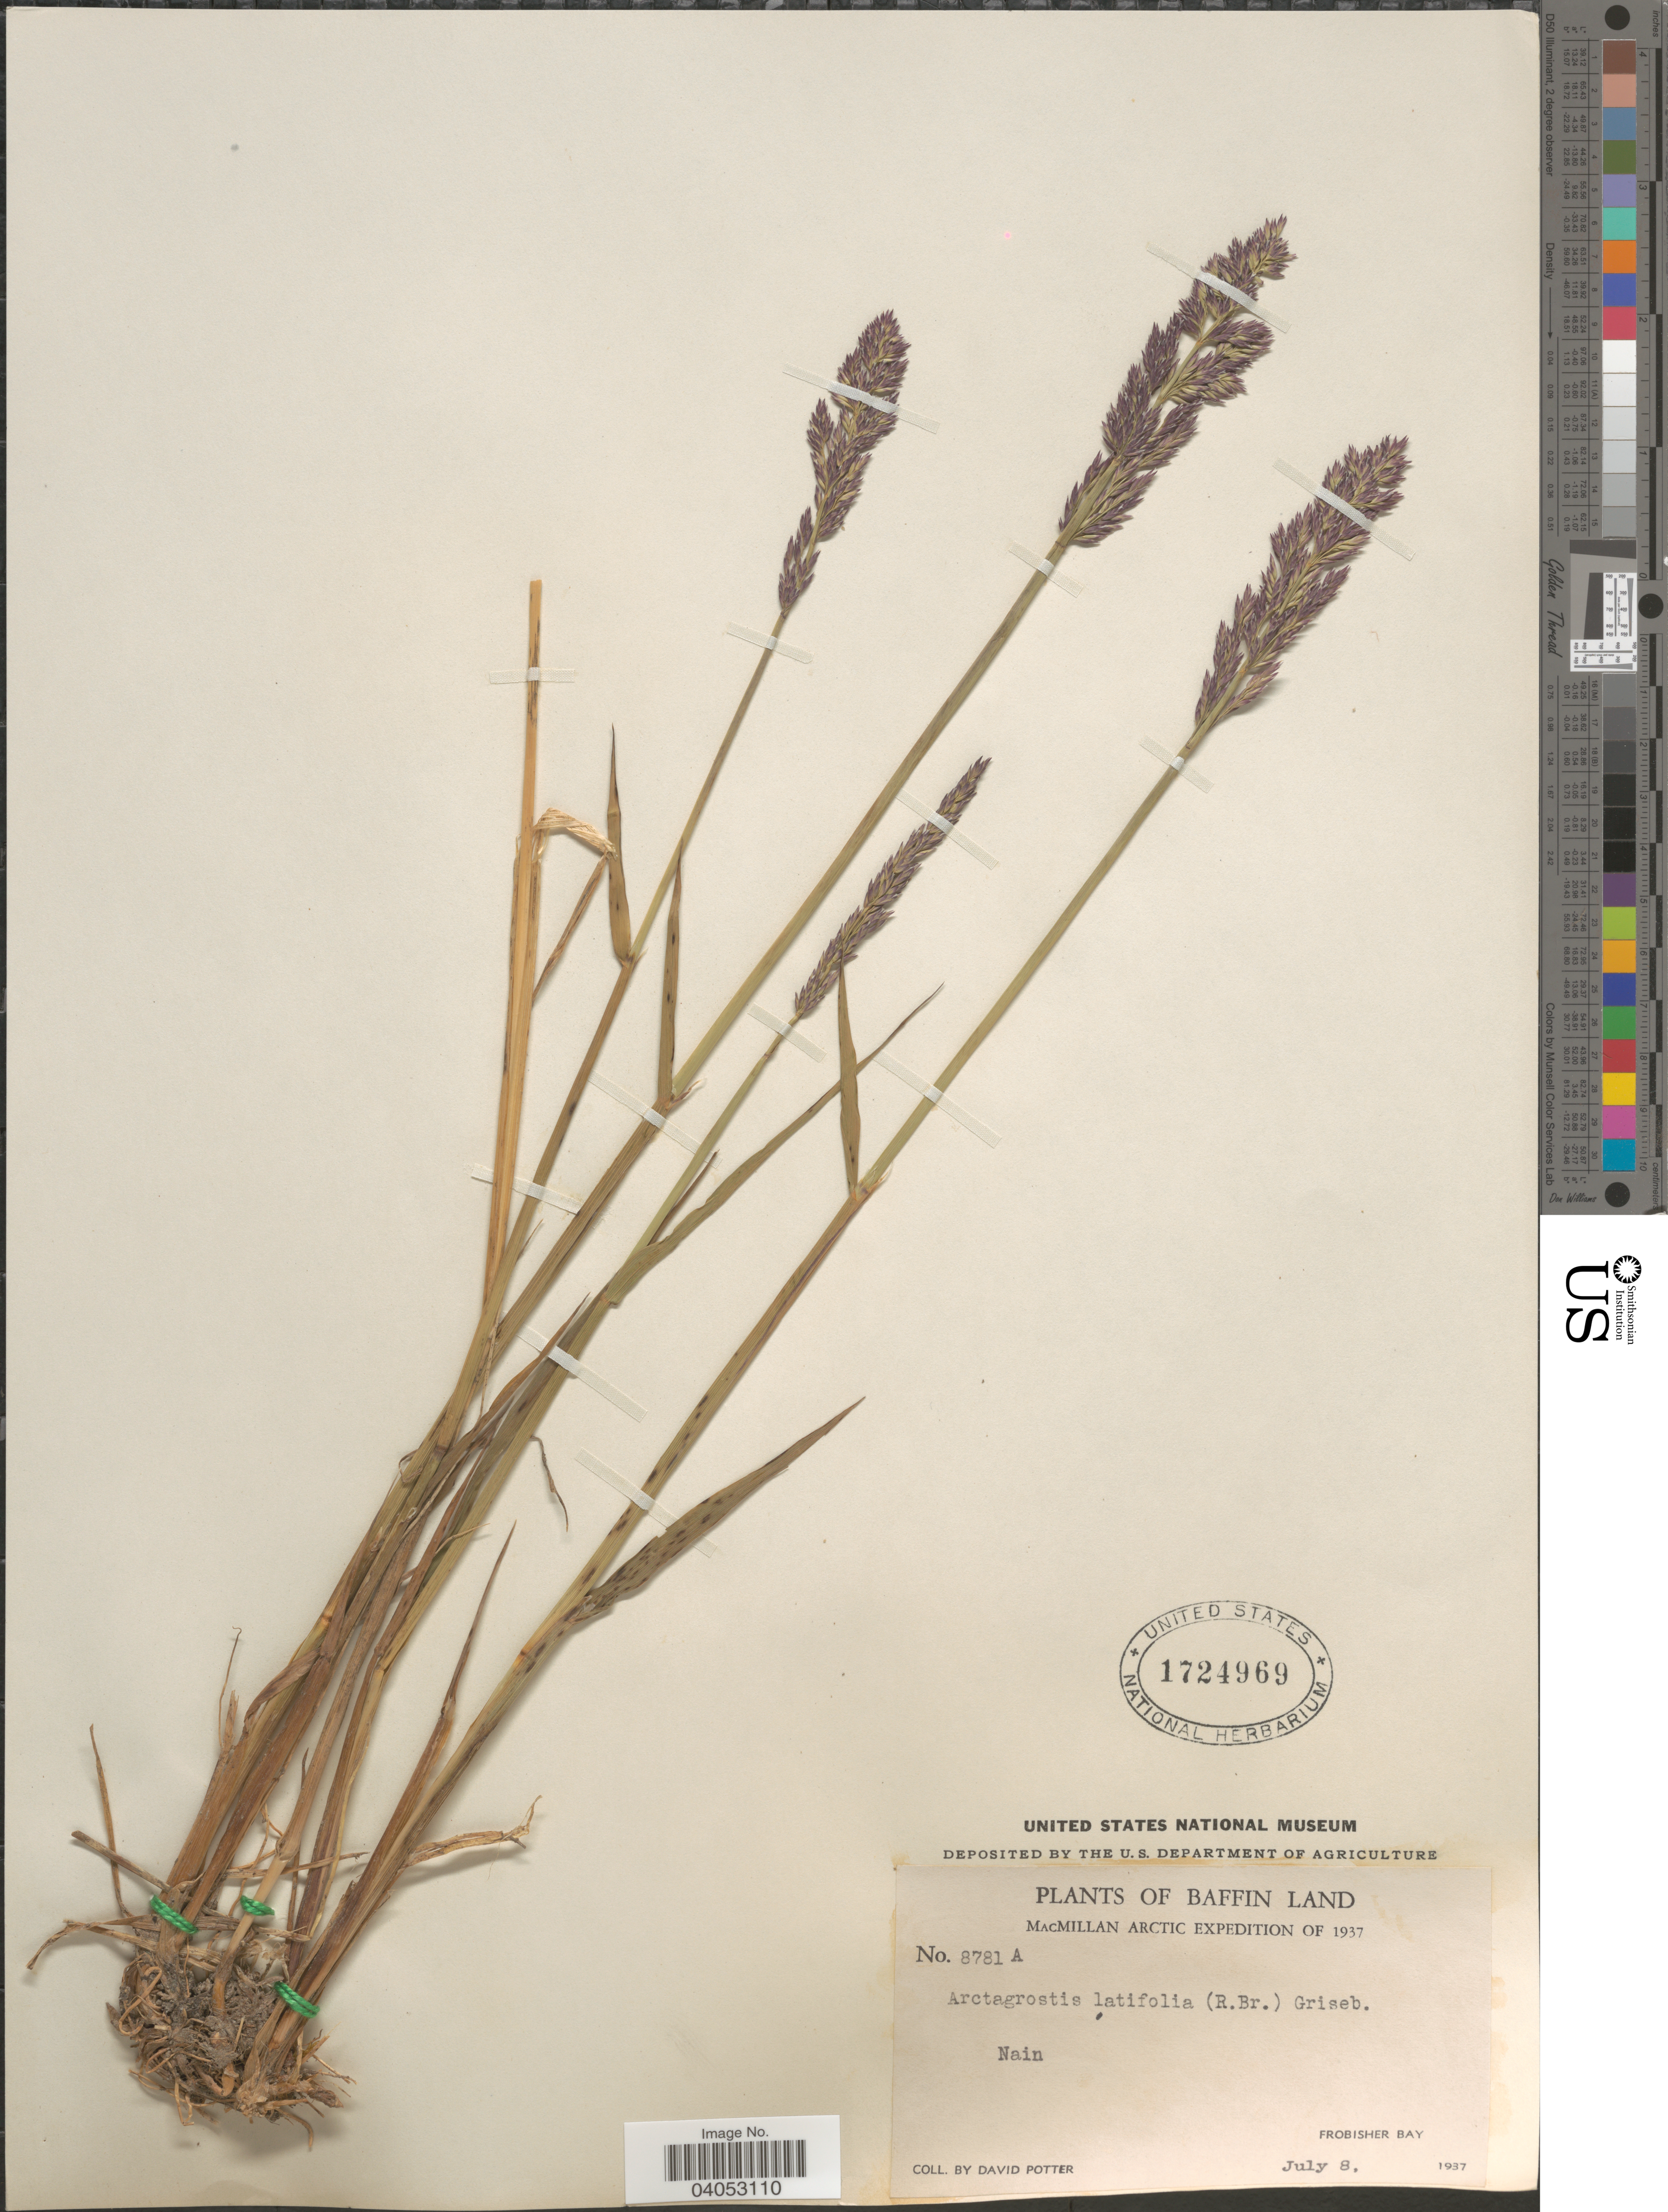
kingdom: Plantae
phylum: Tracheophyta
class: Liliopsida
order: Poales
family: Poaceae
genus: Arctagrostis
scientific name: Arctagrostis latifolia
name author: (R. Br.) Griseb.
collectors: D. Potter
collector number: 8781 A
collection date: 1937-07-08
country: Canada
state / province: Nunavut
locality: Baffin Land. Nain. Frobisher Bay.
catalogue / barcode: US 1724969